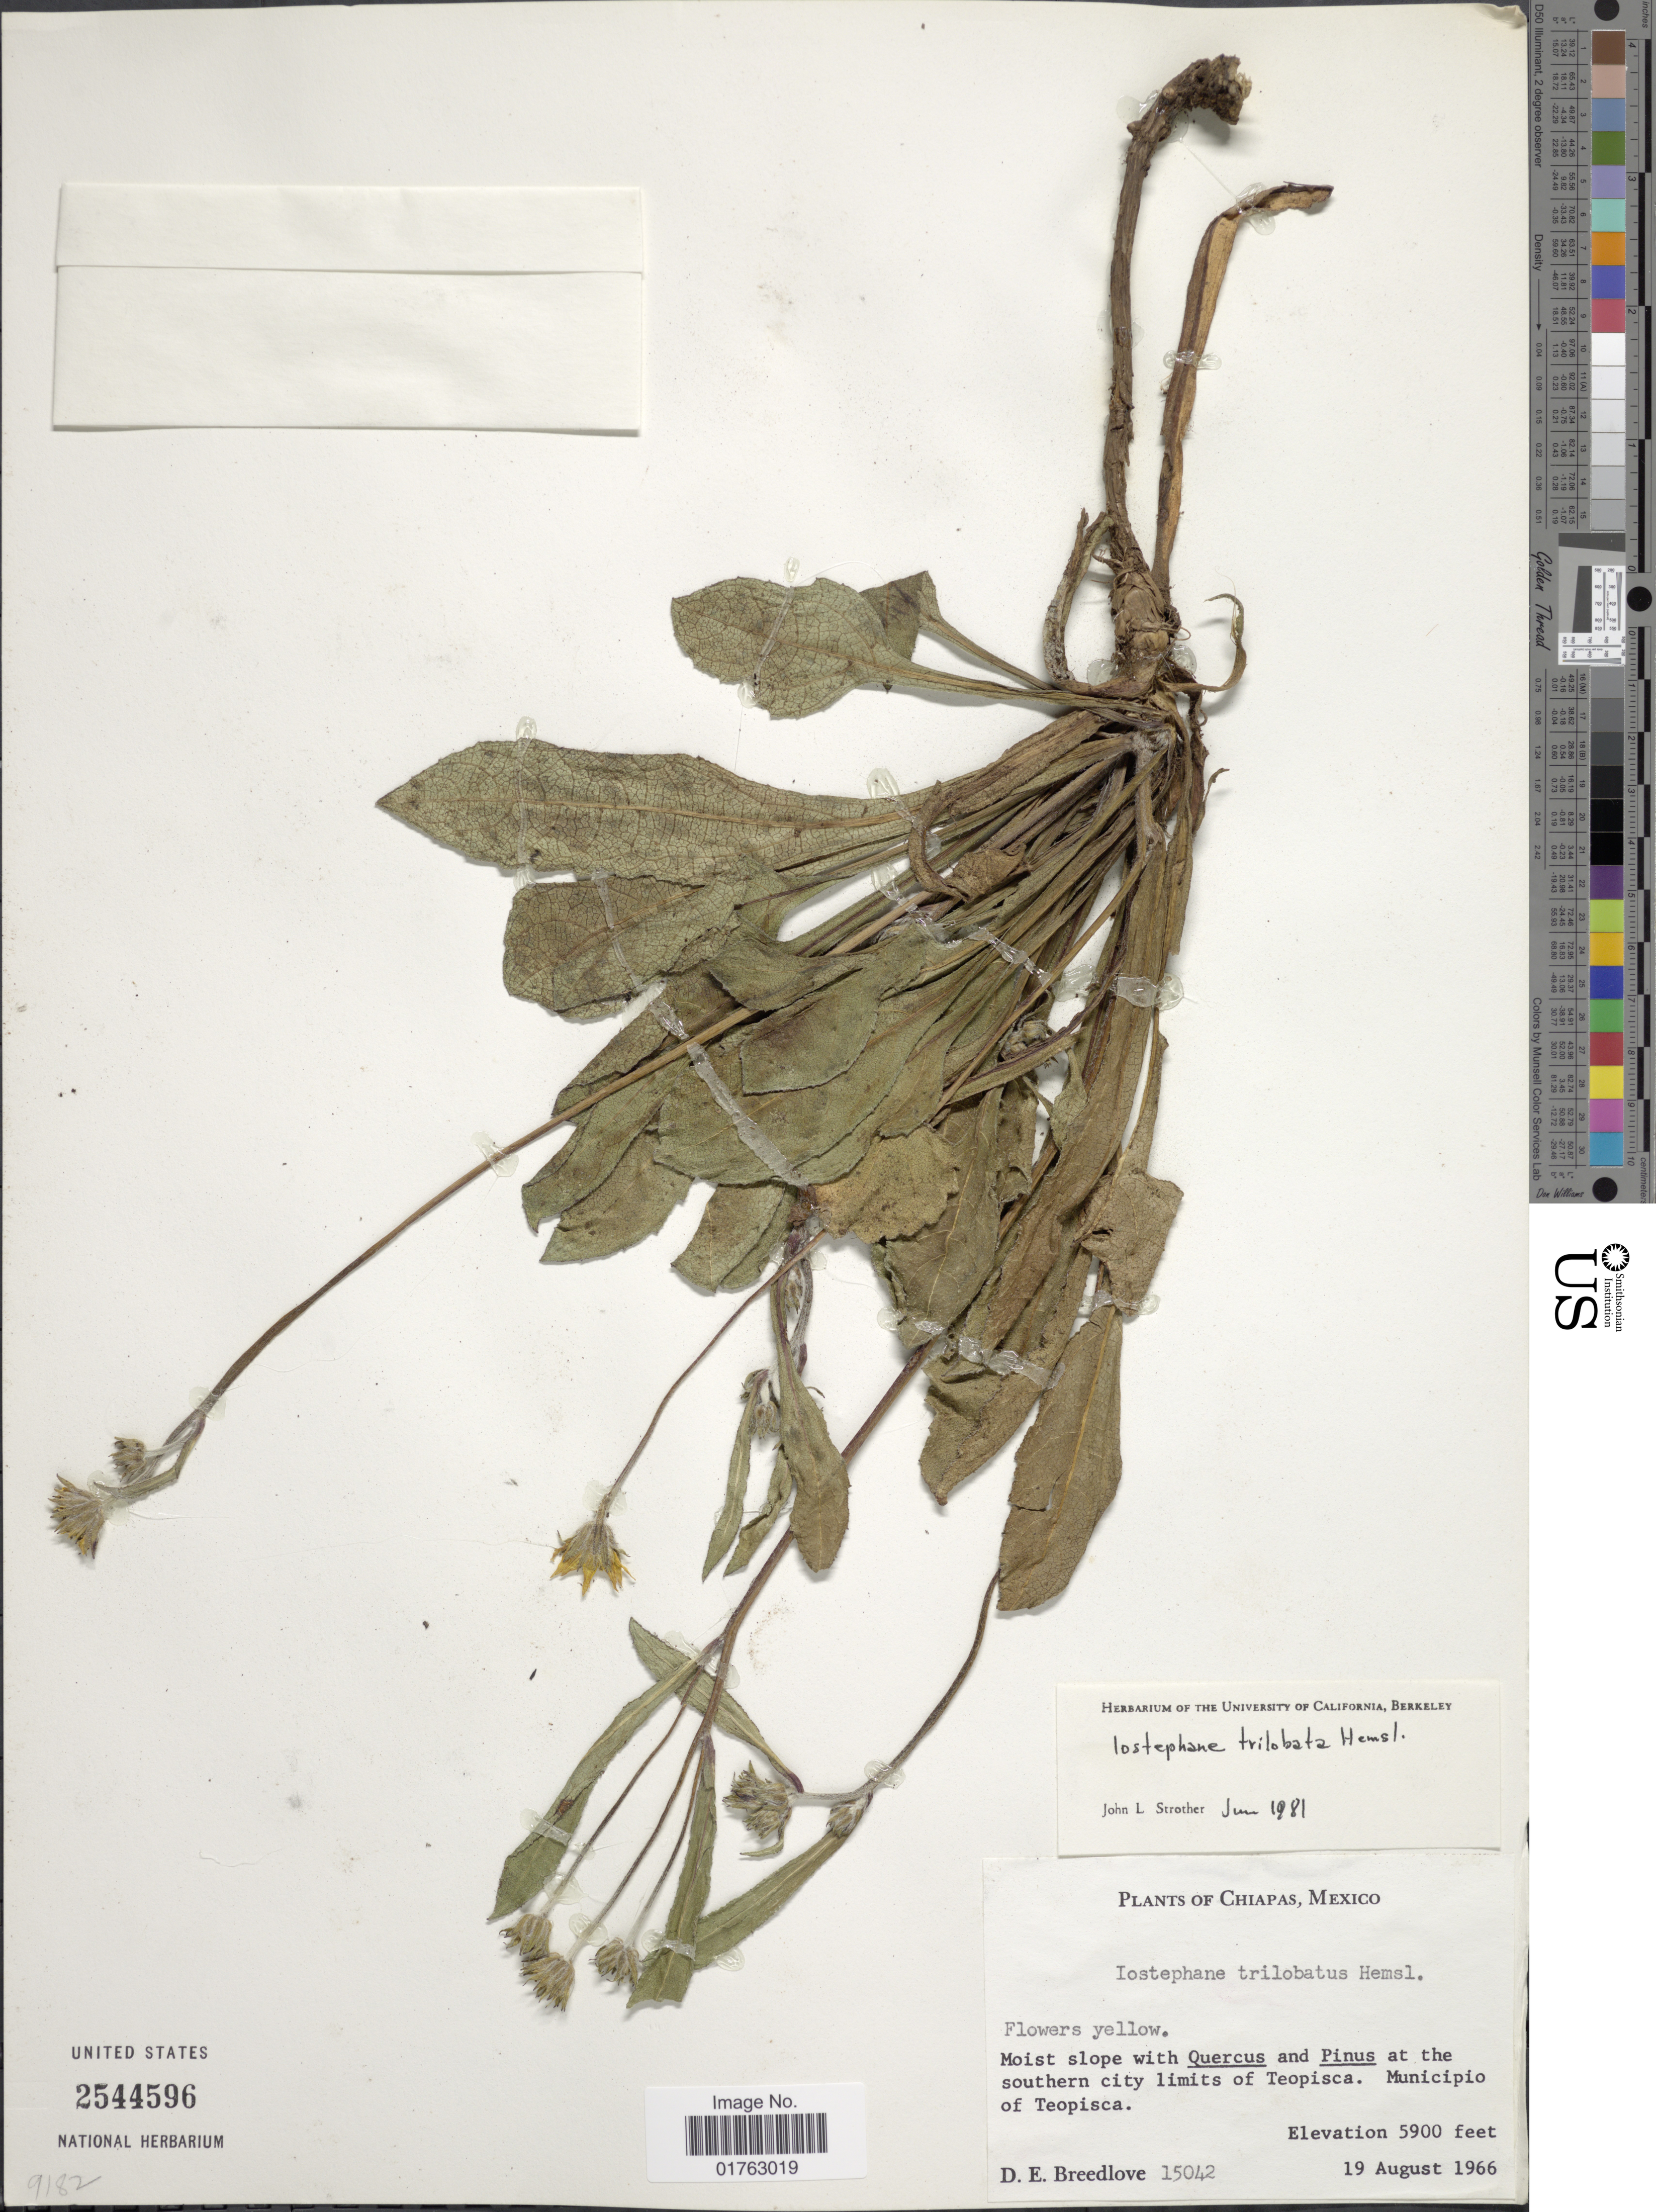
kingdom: Plantae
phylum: Tracheophyta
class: Magnoliopsida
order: Asterales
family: Asteraceae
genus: Iostephane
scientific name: Iostephane trilobata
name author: Hemsl.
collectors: D. E. Breedlove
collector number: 15042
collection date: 1966-08-19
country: Mexico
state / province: Chiapas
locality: At the southern city limits of Teopisca, Municipio of Teopisca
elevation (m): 1798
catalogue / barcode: US 2544596